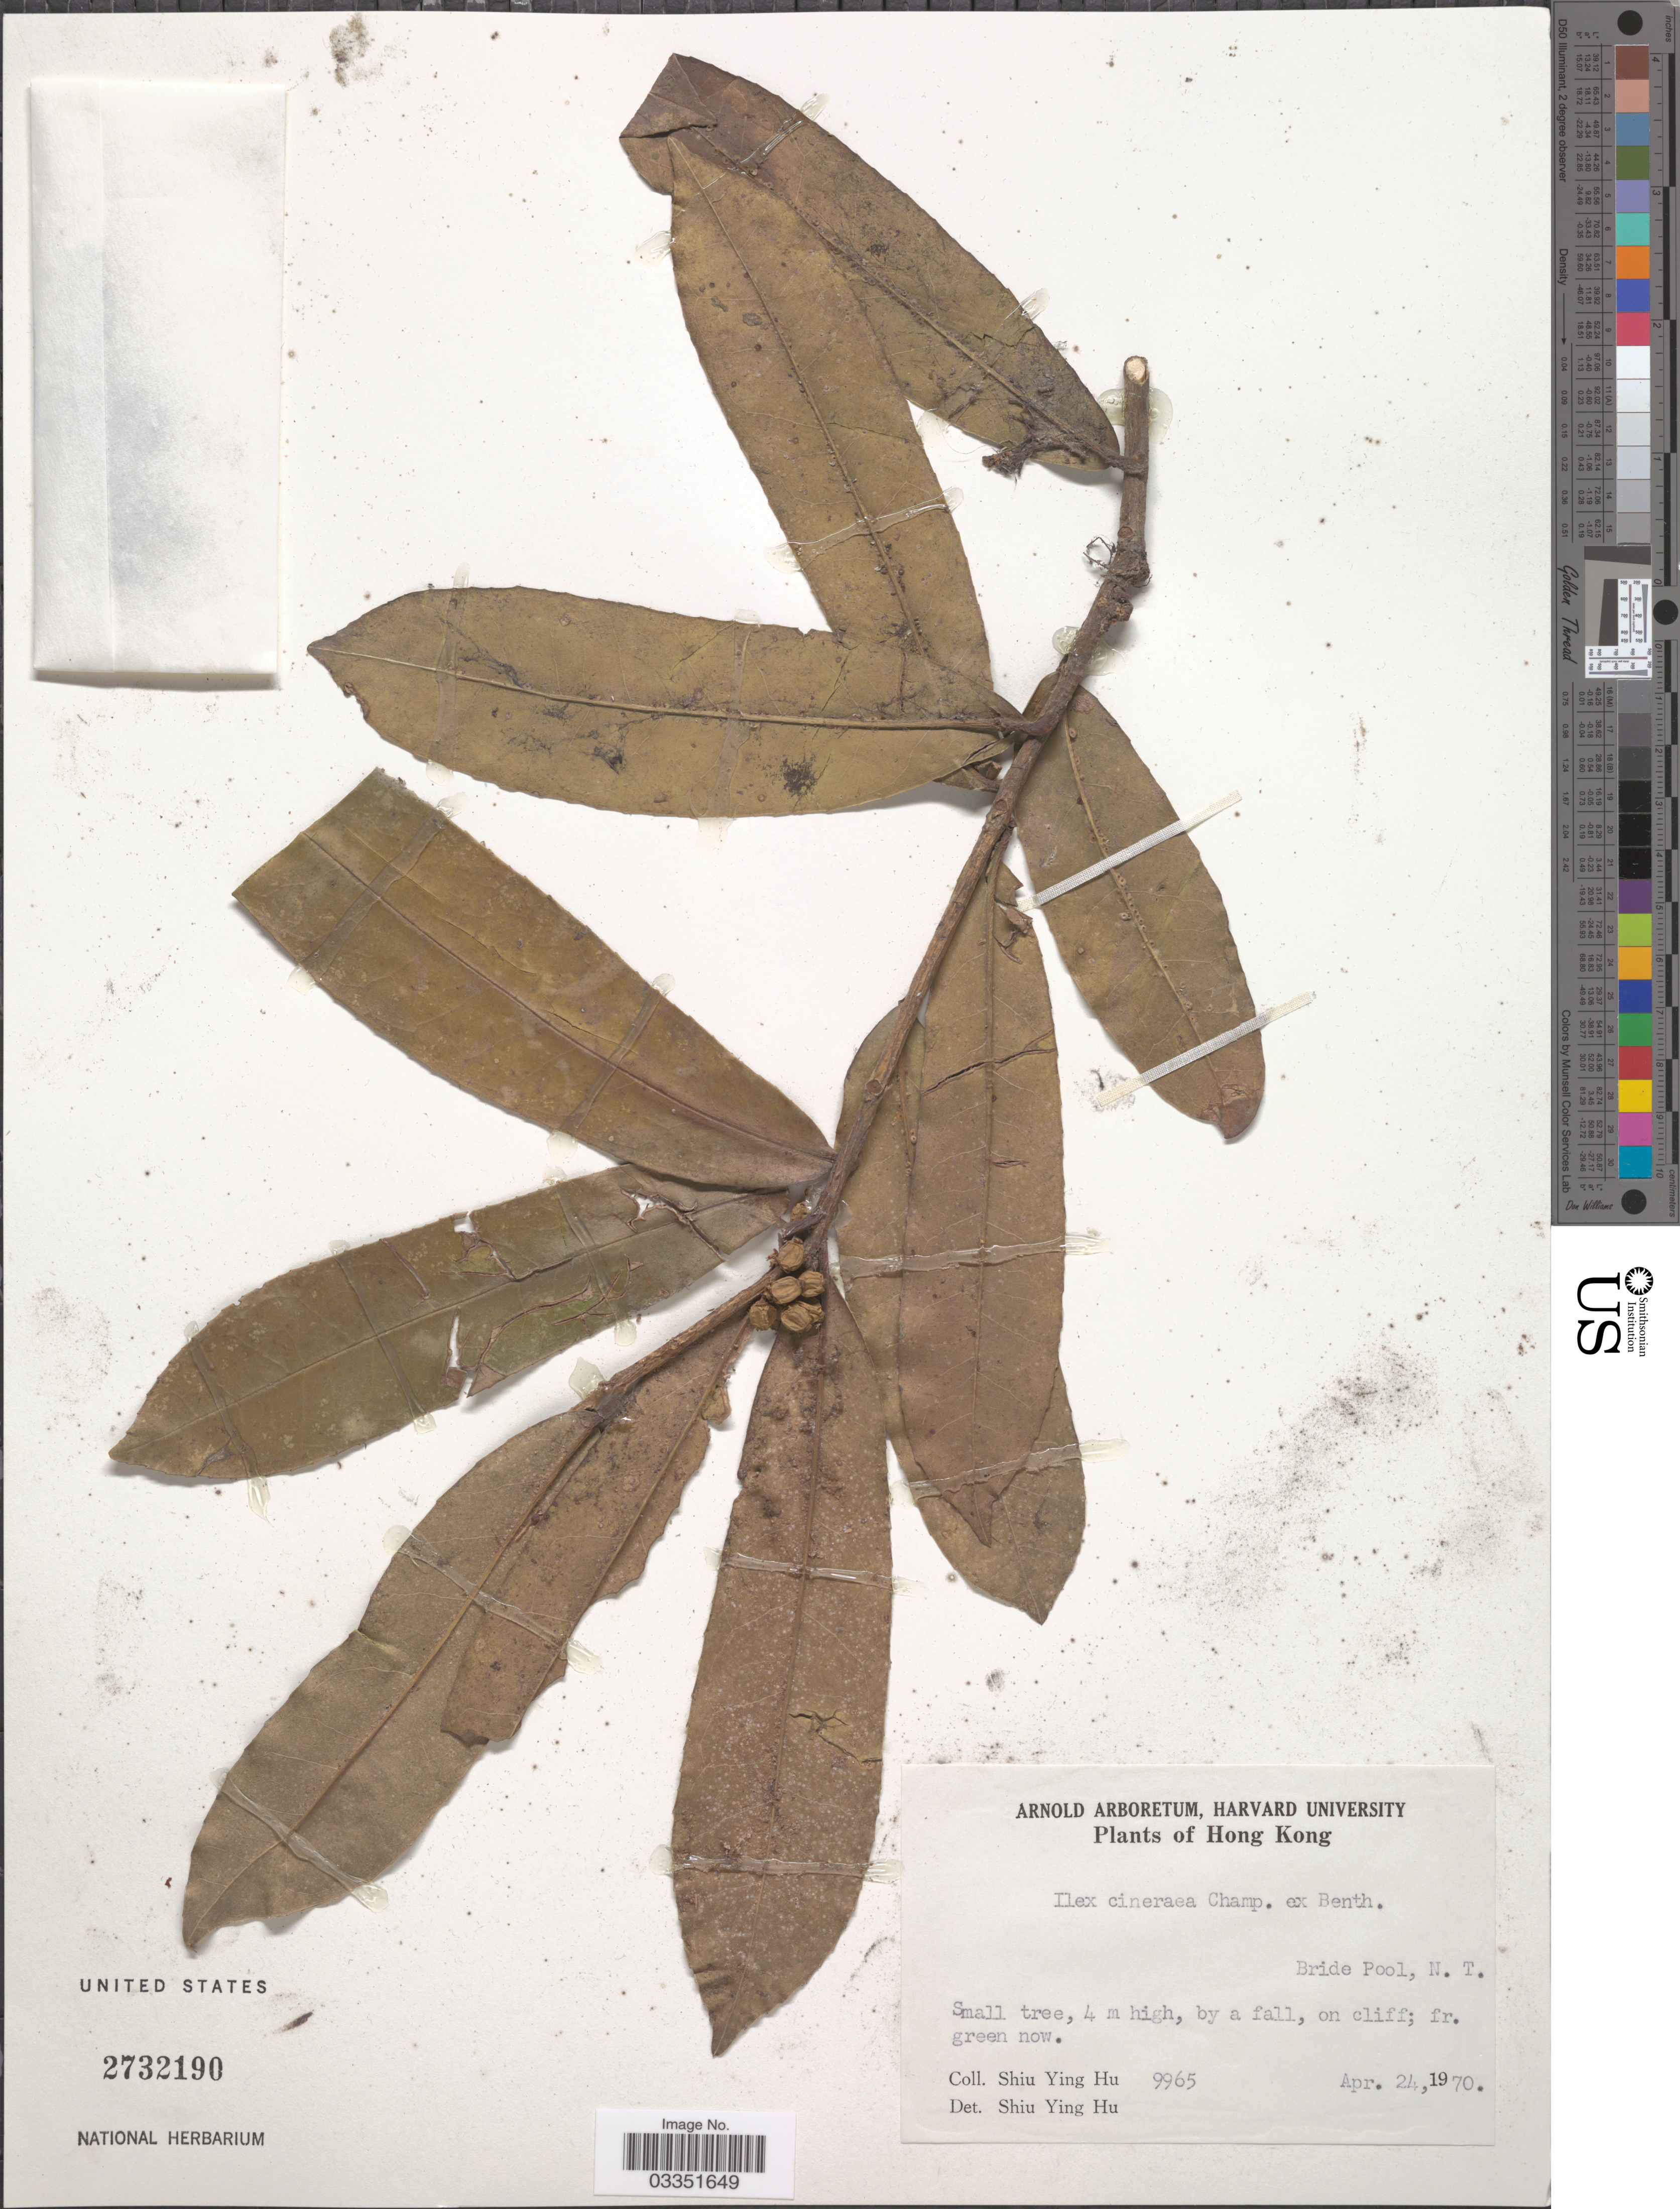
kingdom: Plantae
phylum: Tracheophyta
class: Magnoliopsida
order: Aquifoliales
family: Aquifoliaceae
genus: Ilex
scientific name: Ilex cinerea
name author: Champ. ex Benth.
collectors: S. Y. Hu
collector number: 9965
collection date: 1970-04-24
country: China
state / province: Hong Kong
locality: Bride Pool, N.T.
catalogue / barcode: US 2732190